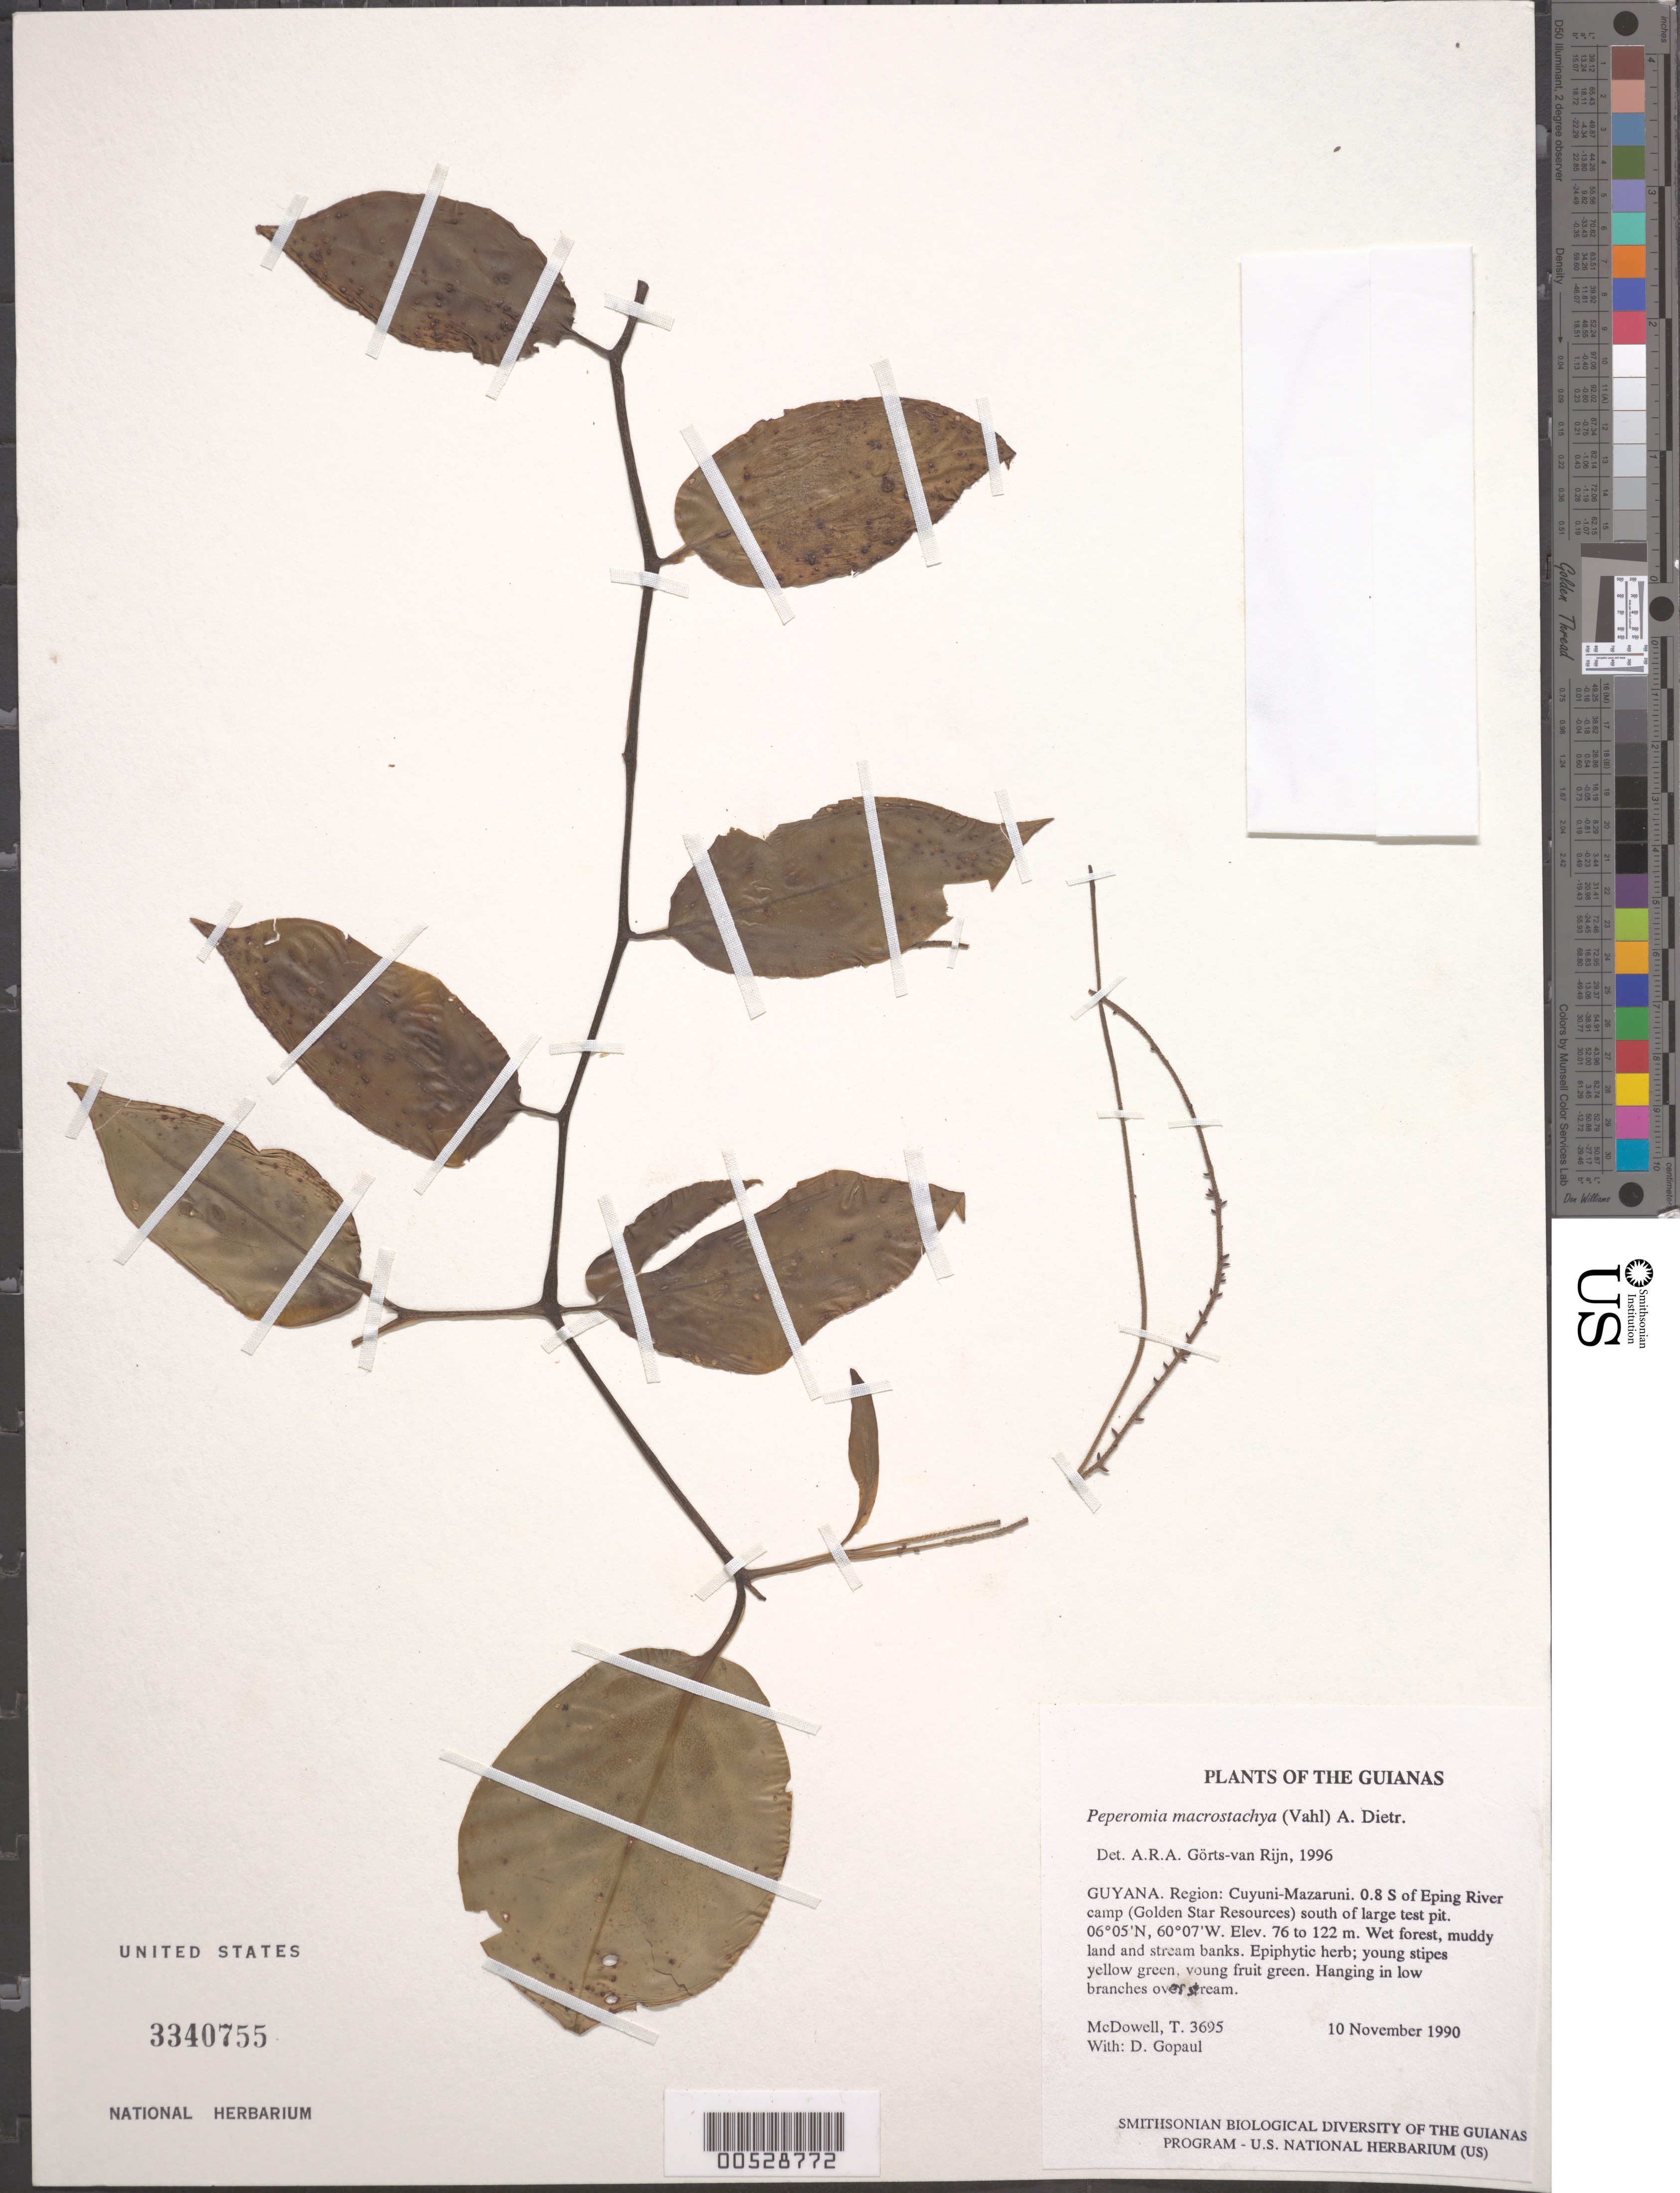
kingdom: Plantae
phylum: Tracheophyta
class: Magnoliopsida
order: Piperales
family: Piperaceae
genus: Peperomia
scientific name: Peperomia macrostachya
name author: (Vahl) A. Dietr.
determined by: Görts-van Rijn, A. R. A.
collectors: T. McDowell & D. Gopaul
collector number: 3695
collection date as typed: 10 November 1990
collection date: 1990-11-10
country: Guyana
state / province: Cuyuni-Mazaruni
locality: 0.8 km S of Eping River camp (Golden Star Resources) south of large test pit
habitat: Wet forest, muddy land and stream banks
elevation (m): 76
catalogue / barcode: US 3340755